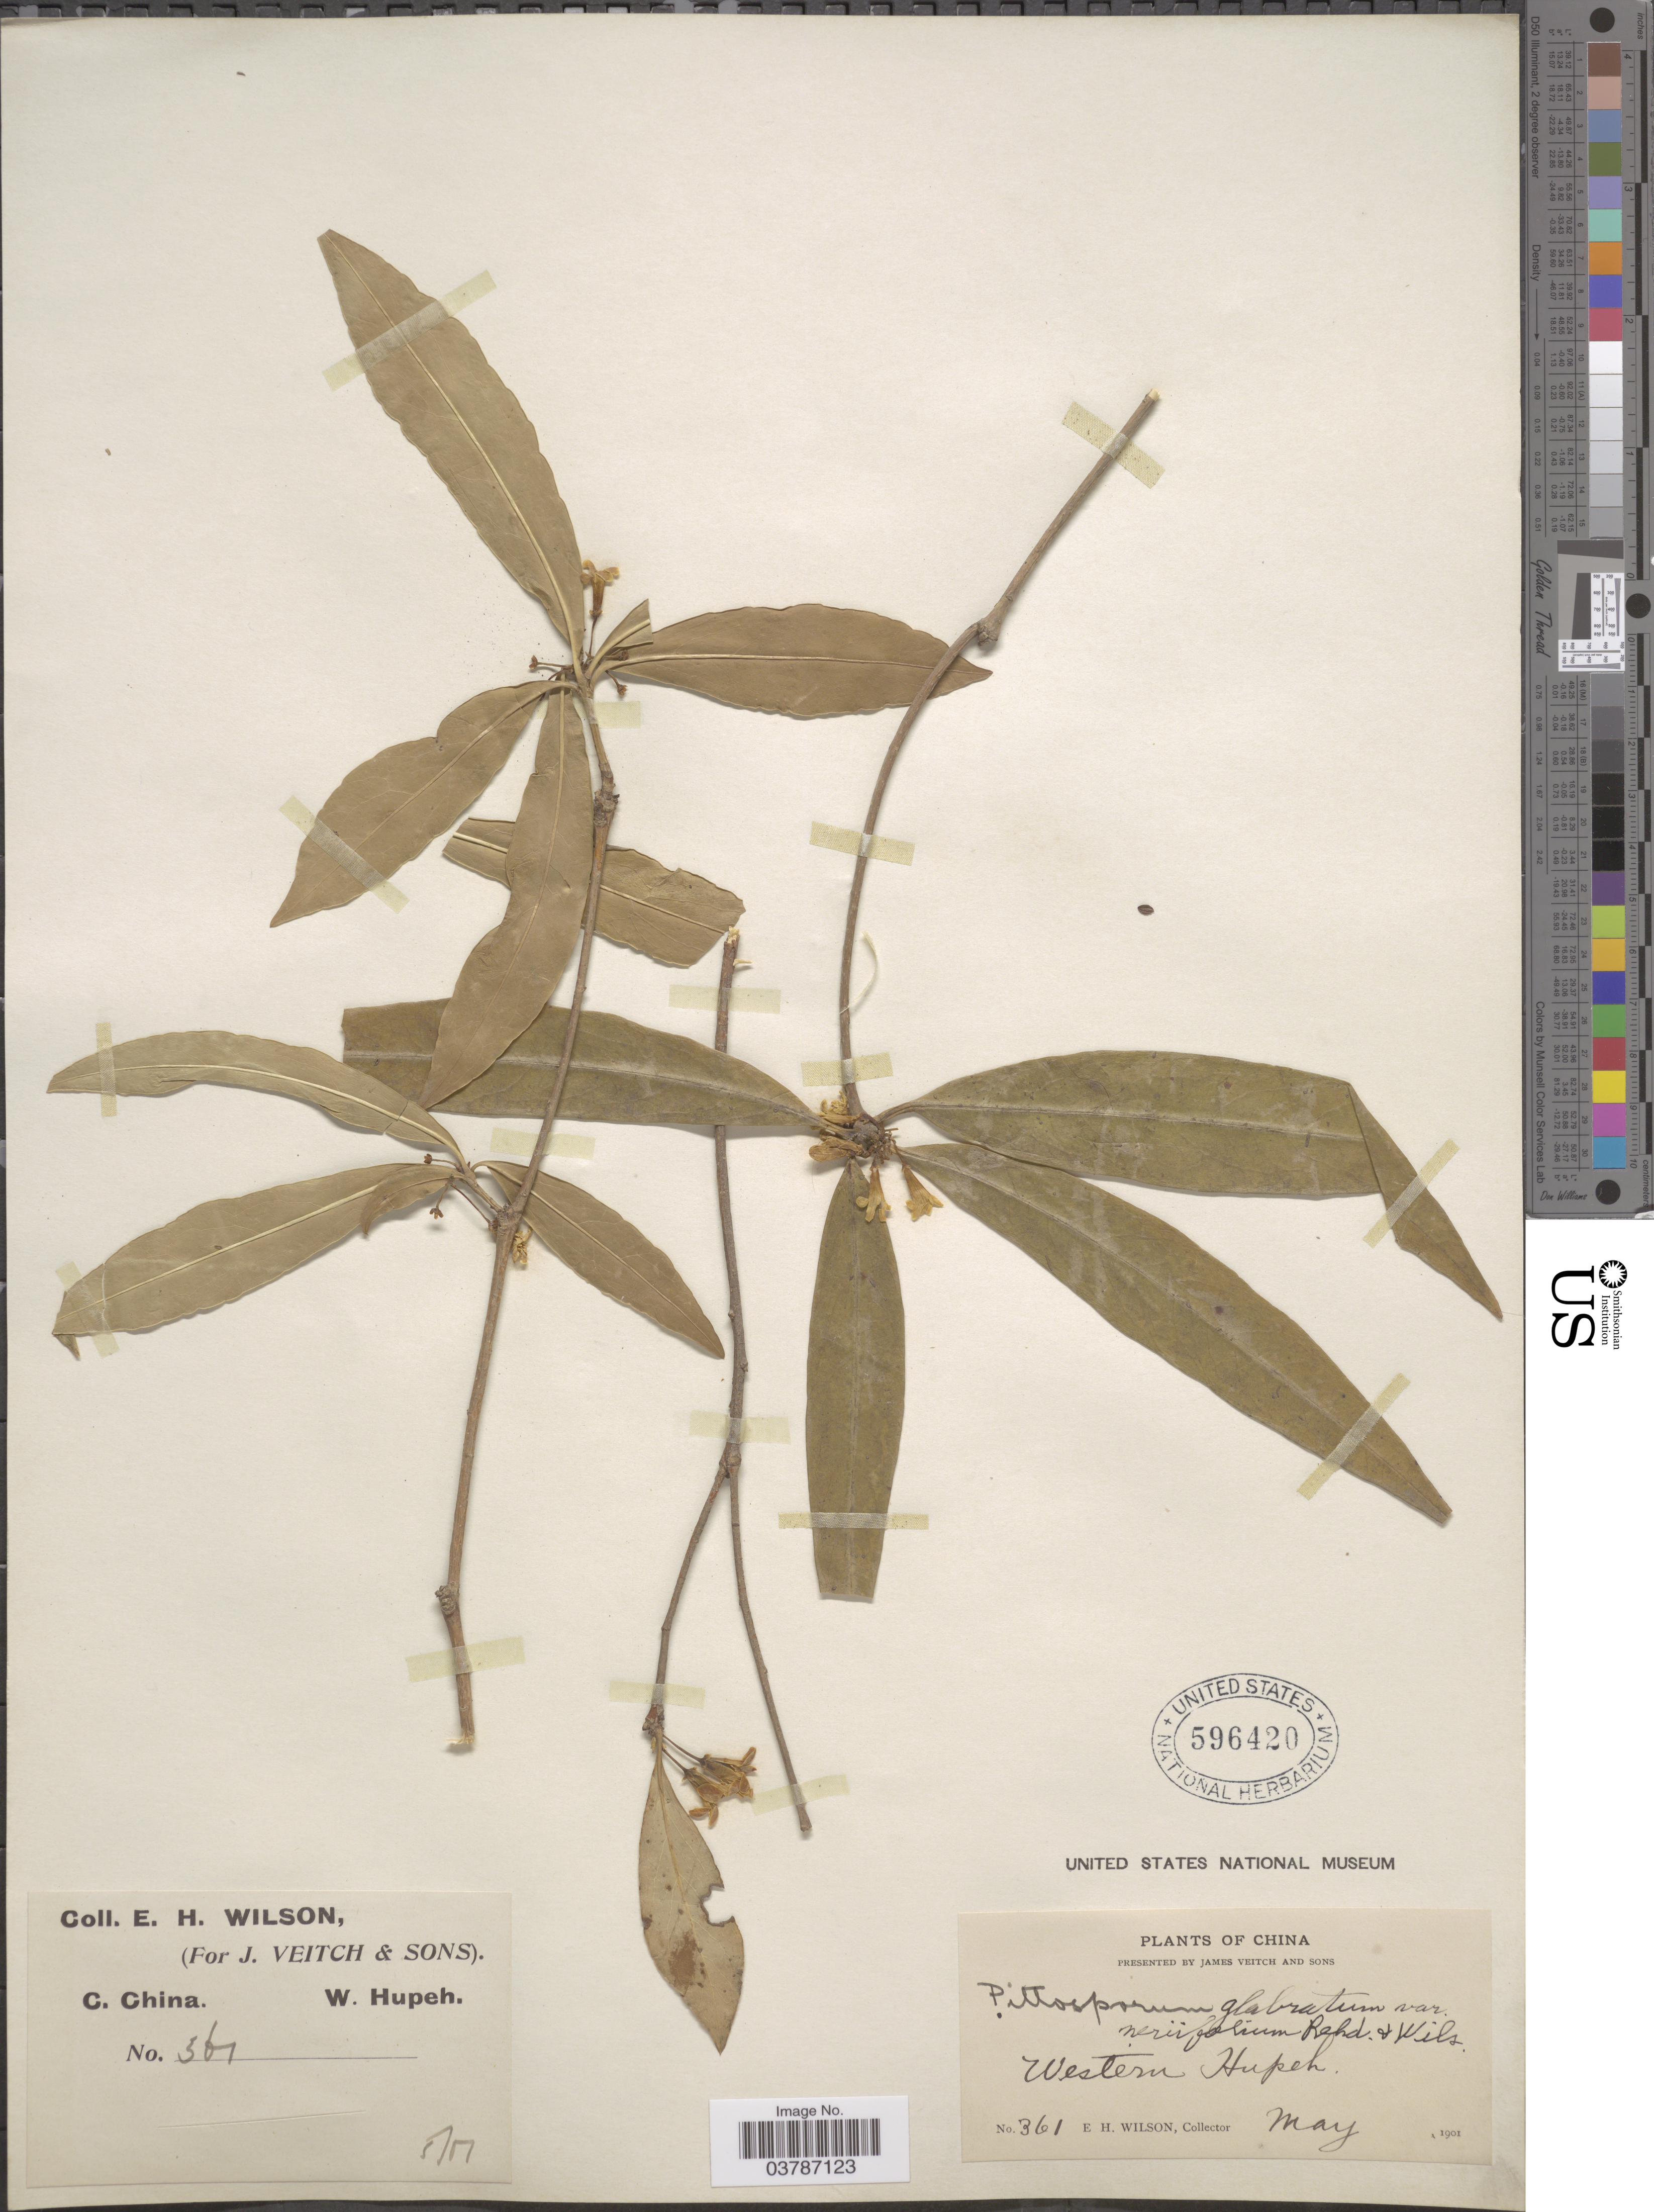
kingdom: Plantae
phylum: Tracheophyta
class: Magnoliopsida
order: Apiales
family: Pittosporaceae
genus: Pittosporum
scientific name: Pittosporum glabratum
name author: Lindl.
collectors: E. Wilson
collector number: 361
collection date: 1901-05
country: China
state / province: Hubei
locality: C. China. Western Hupeh.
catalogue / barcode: US 596420